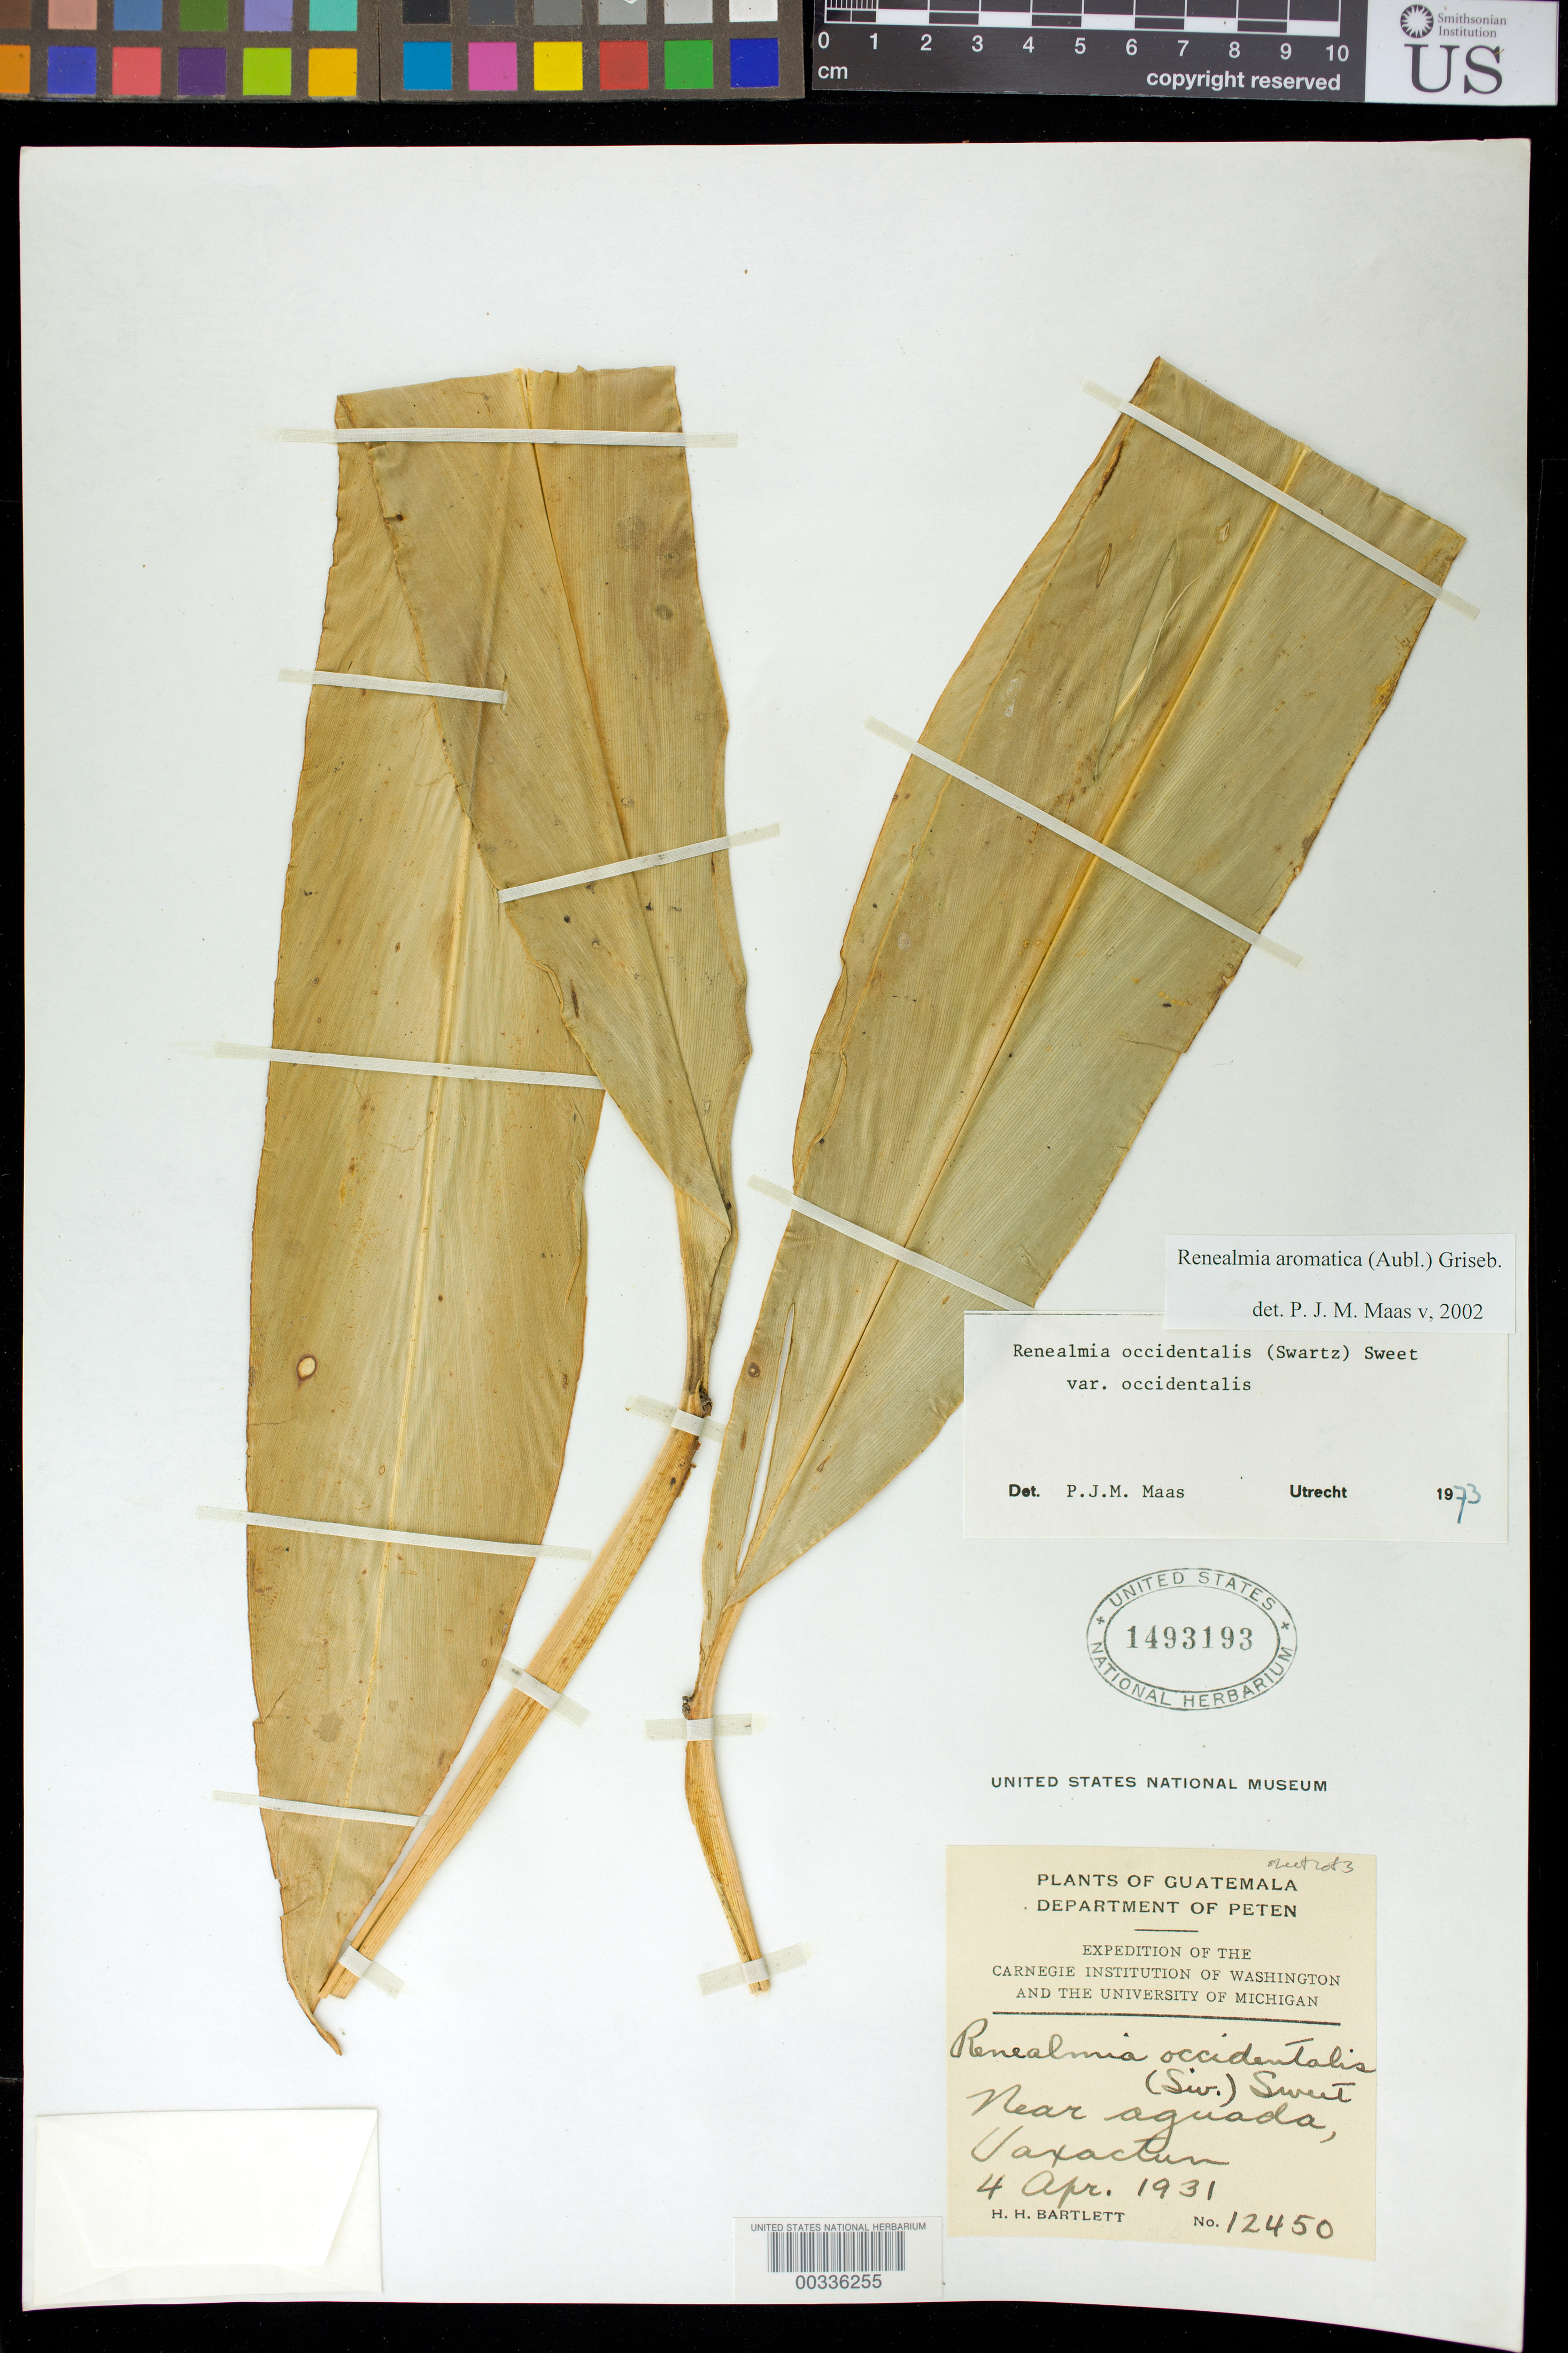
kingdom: Plantae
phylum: Tracheophyta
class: Liliopsida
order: Zingiberales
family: Zingiberaceae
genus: Renealmia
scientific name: Renealmia aromatica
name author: (Aubl.) Griseb.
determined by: Maas, Paul J. M.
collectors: H. H. Bartlett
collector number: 12450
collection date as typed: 04 Apr 1931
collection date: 1931-04-04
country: Guatemala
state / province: El Petén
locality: Near Aguada, Uaxactún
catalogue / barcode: US 1493193